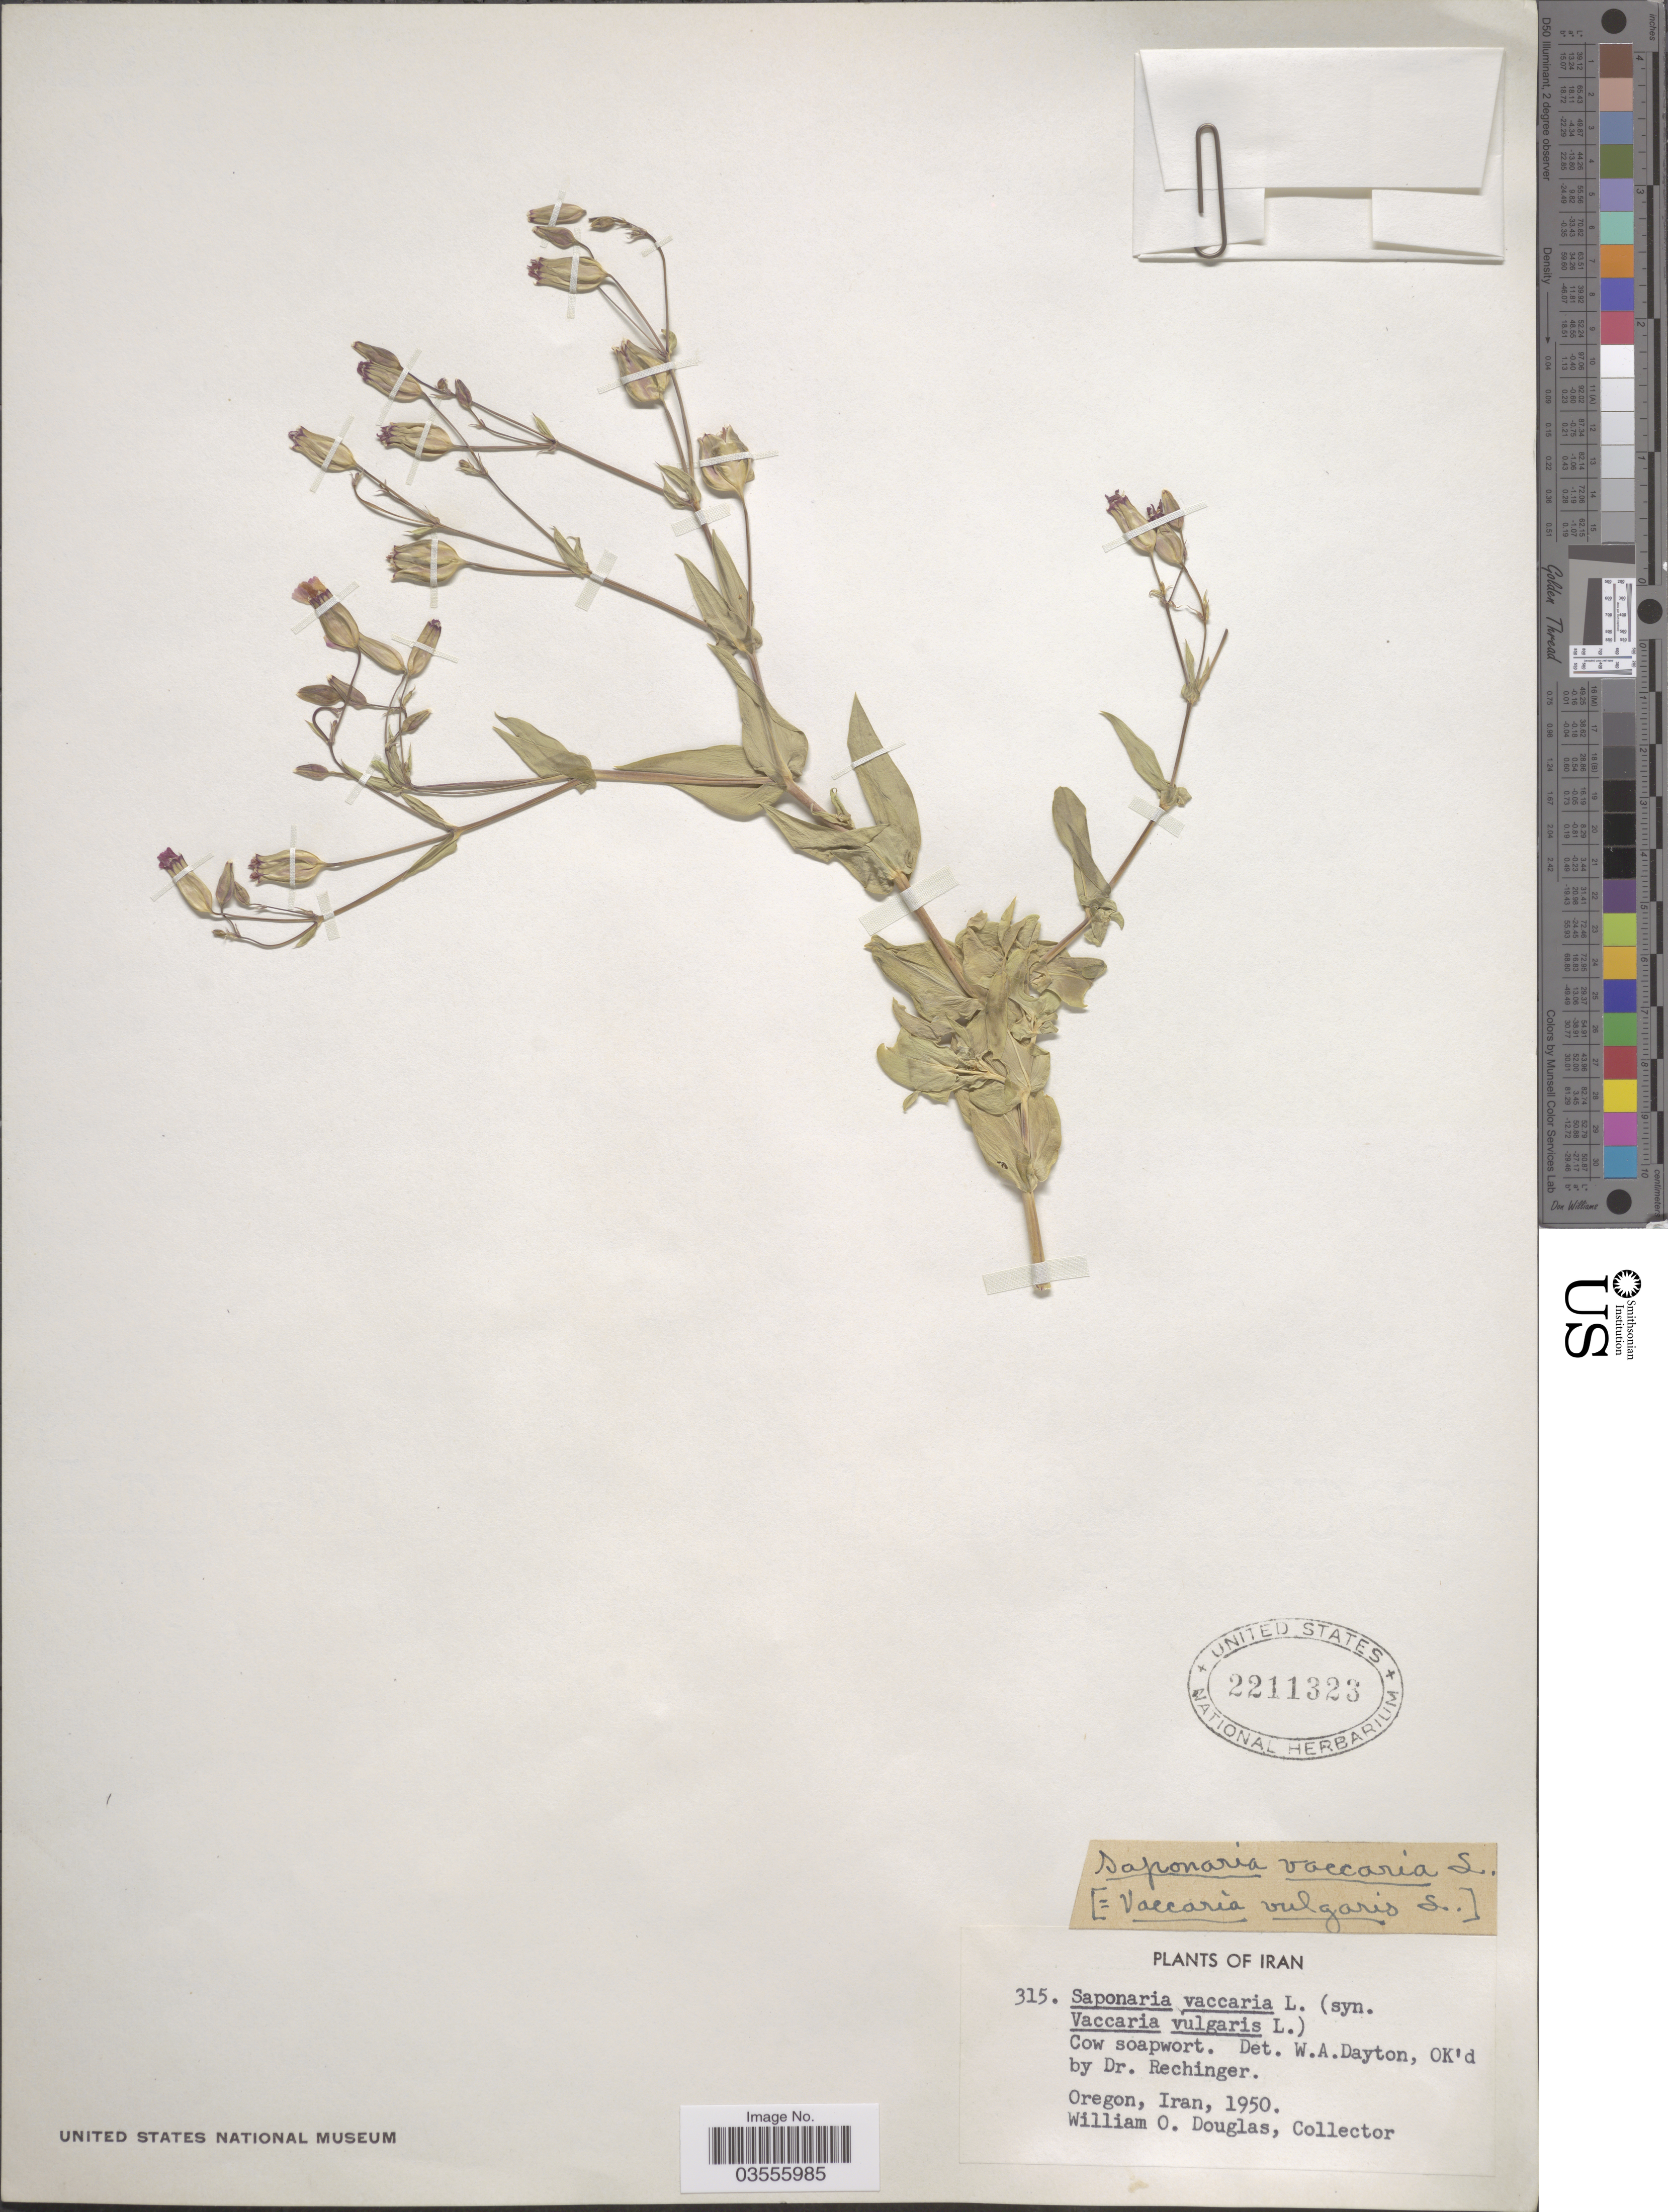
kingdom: Plantae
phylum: Tracheophyta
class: Magnoliopsida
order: Caryophyllales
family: Caryophyllaceae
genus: Vaccaria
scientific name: Vaccaria hispanica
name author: (Mill.) Rauschert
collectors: W. Douglas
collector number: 315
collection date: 1950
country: Iran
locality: Oregon.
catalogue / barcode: US 2211323